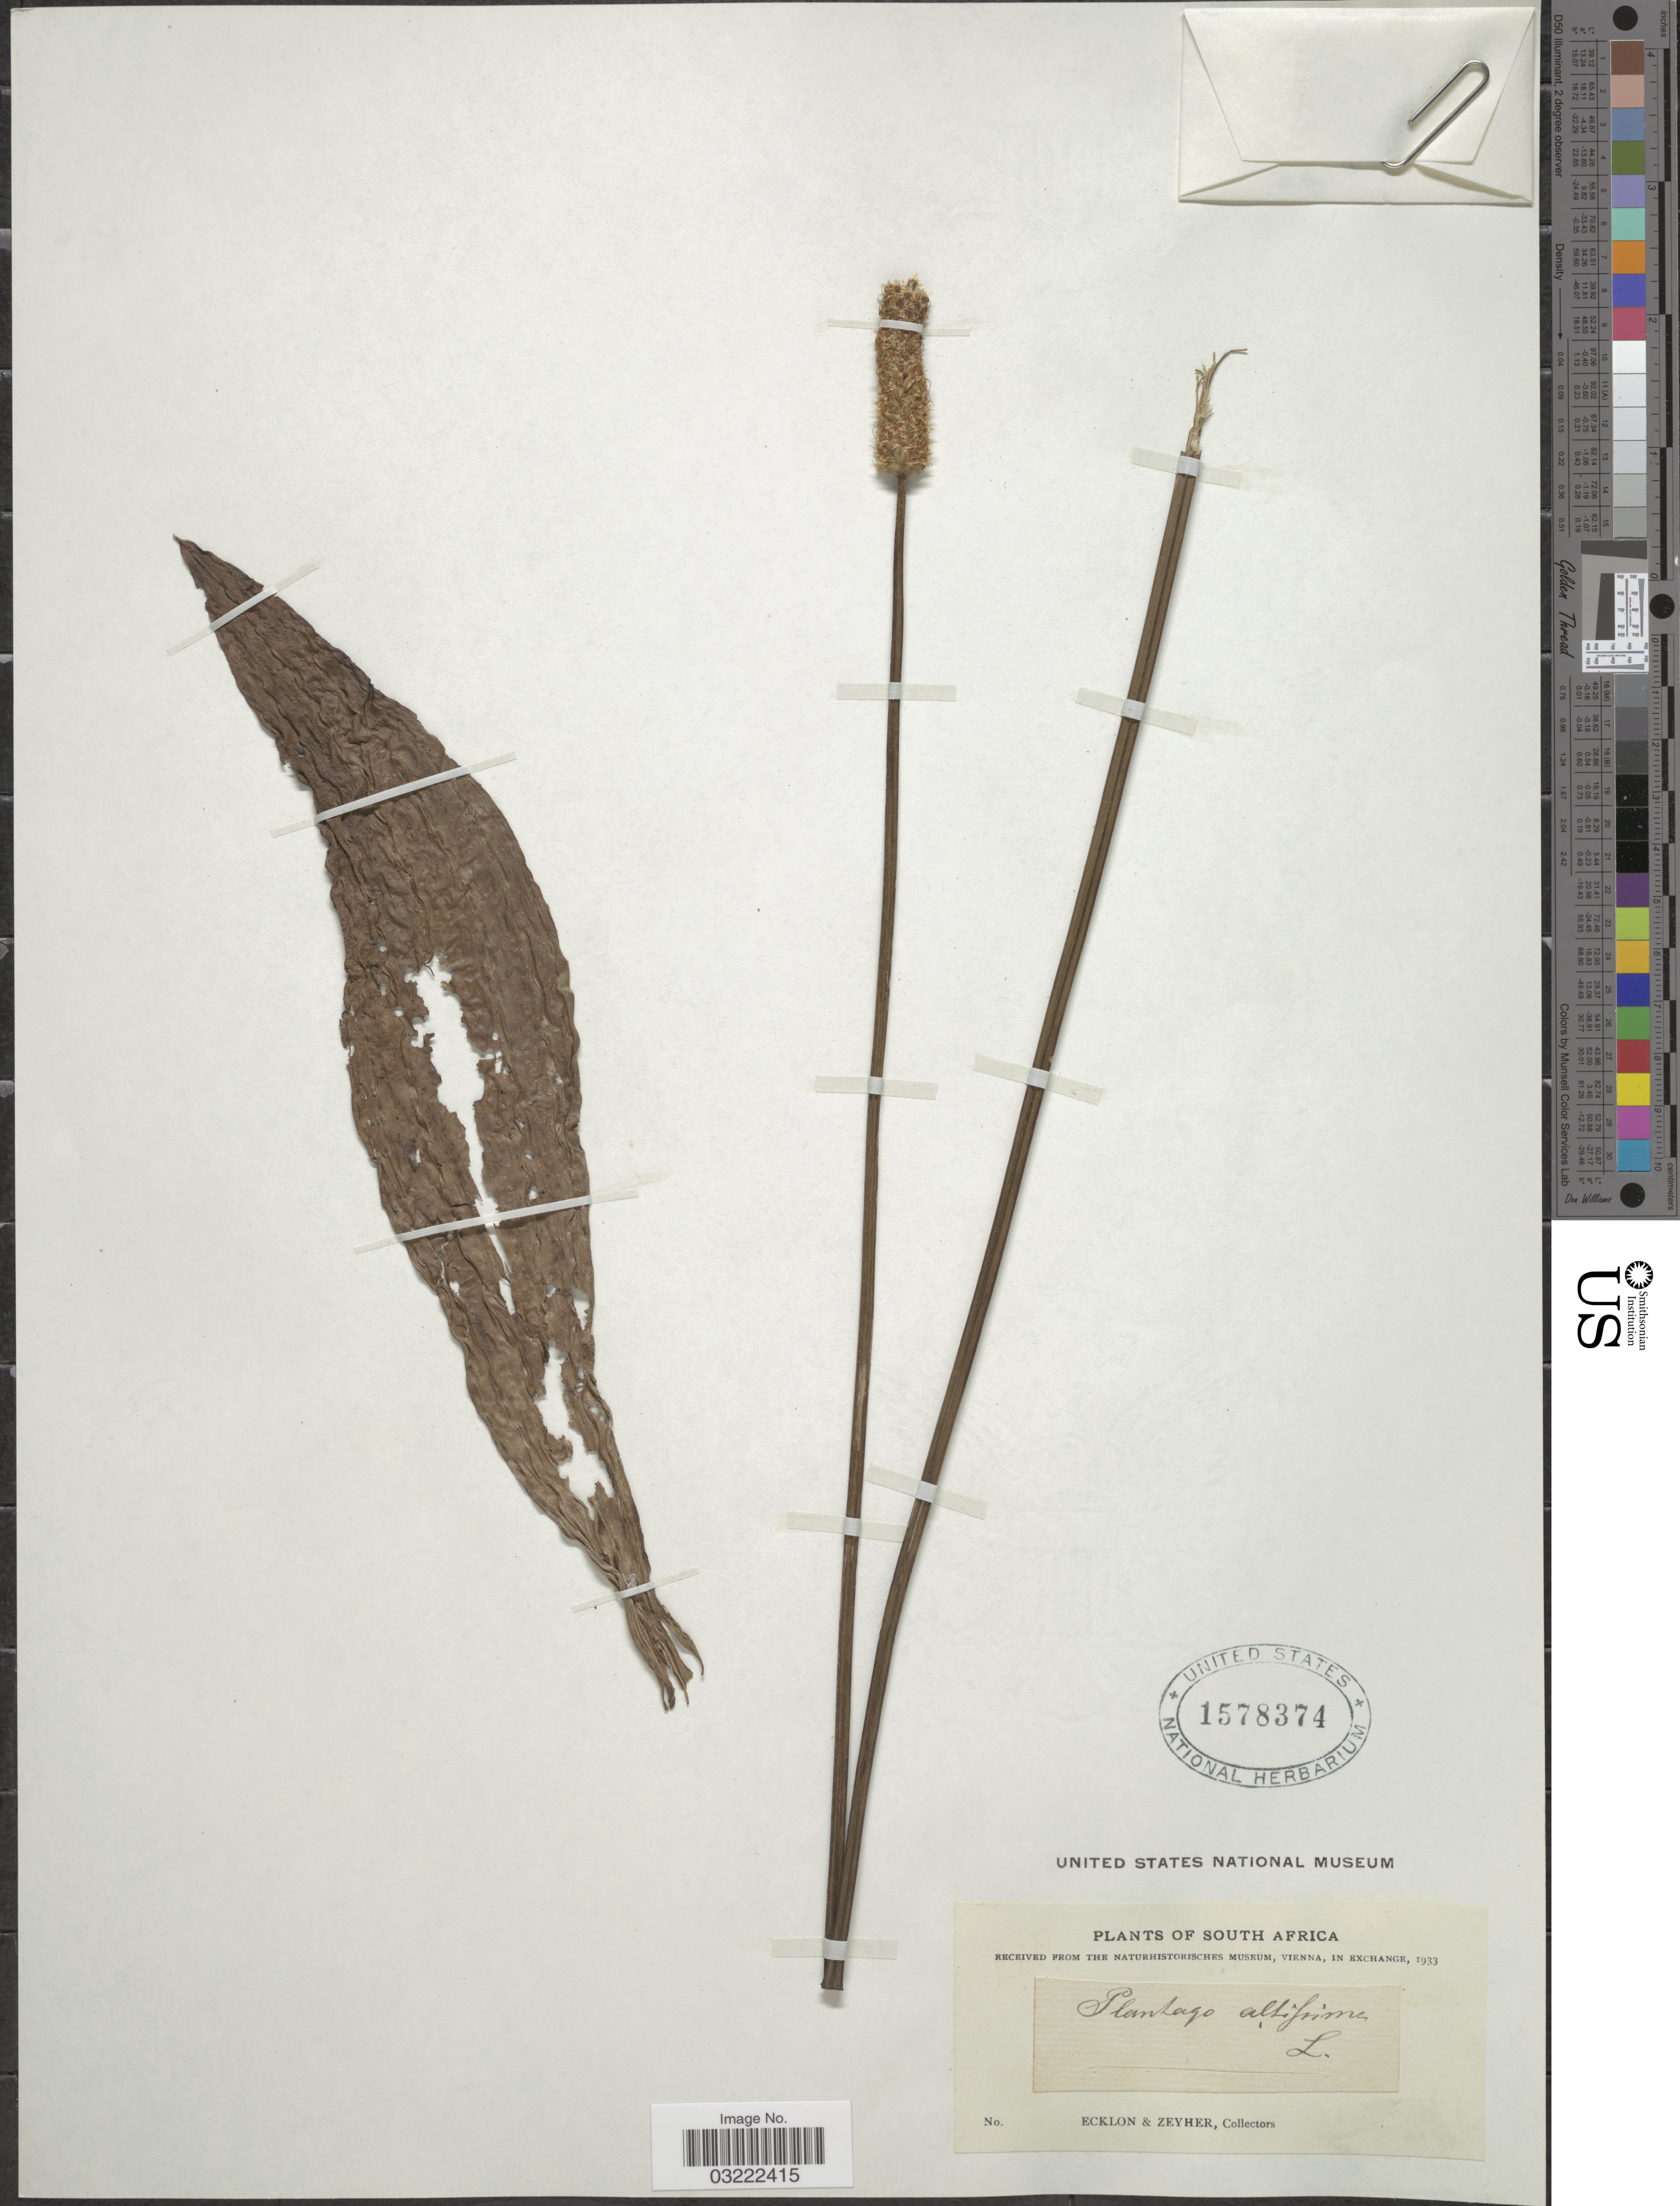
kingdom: Plantae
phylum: Tracheophyta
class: Magnoliopsida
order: Lamiales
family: Plantaginaceae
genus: Plantago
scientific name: Plantago altissima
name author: L.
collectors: -. Ecklon & -. Zeyher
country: South Africa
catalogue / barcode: US 1578374